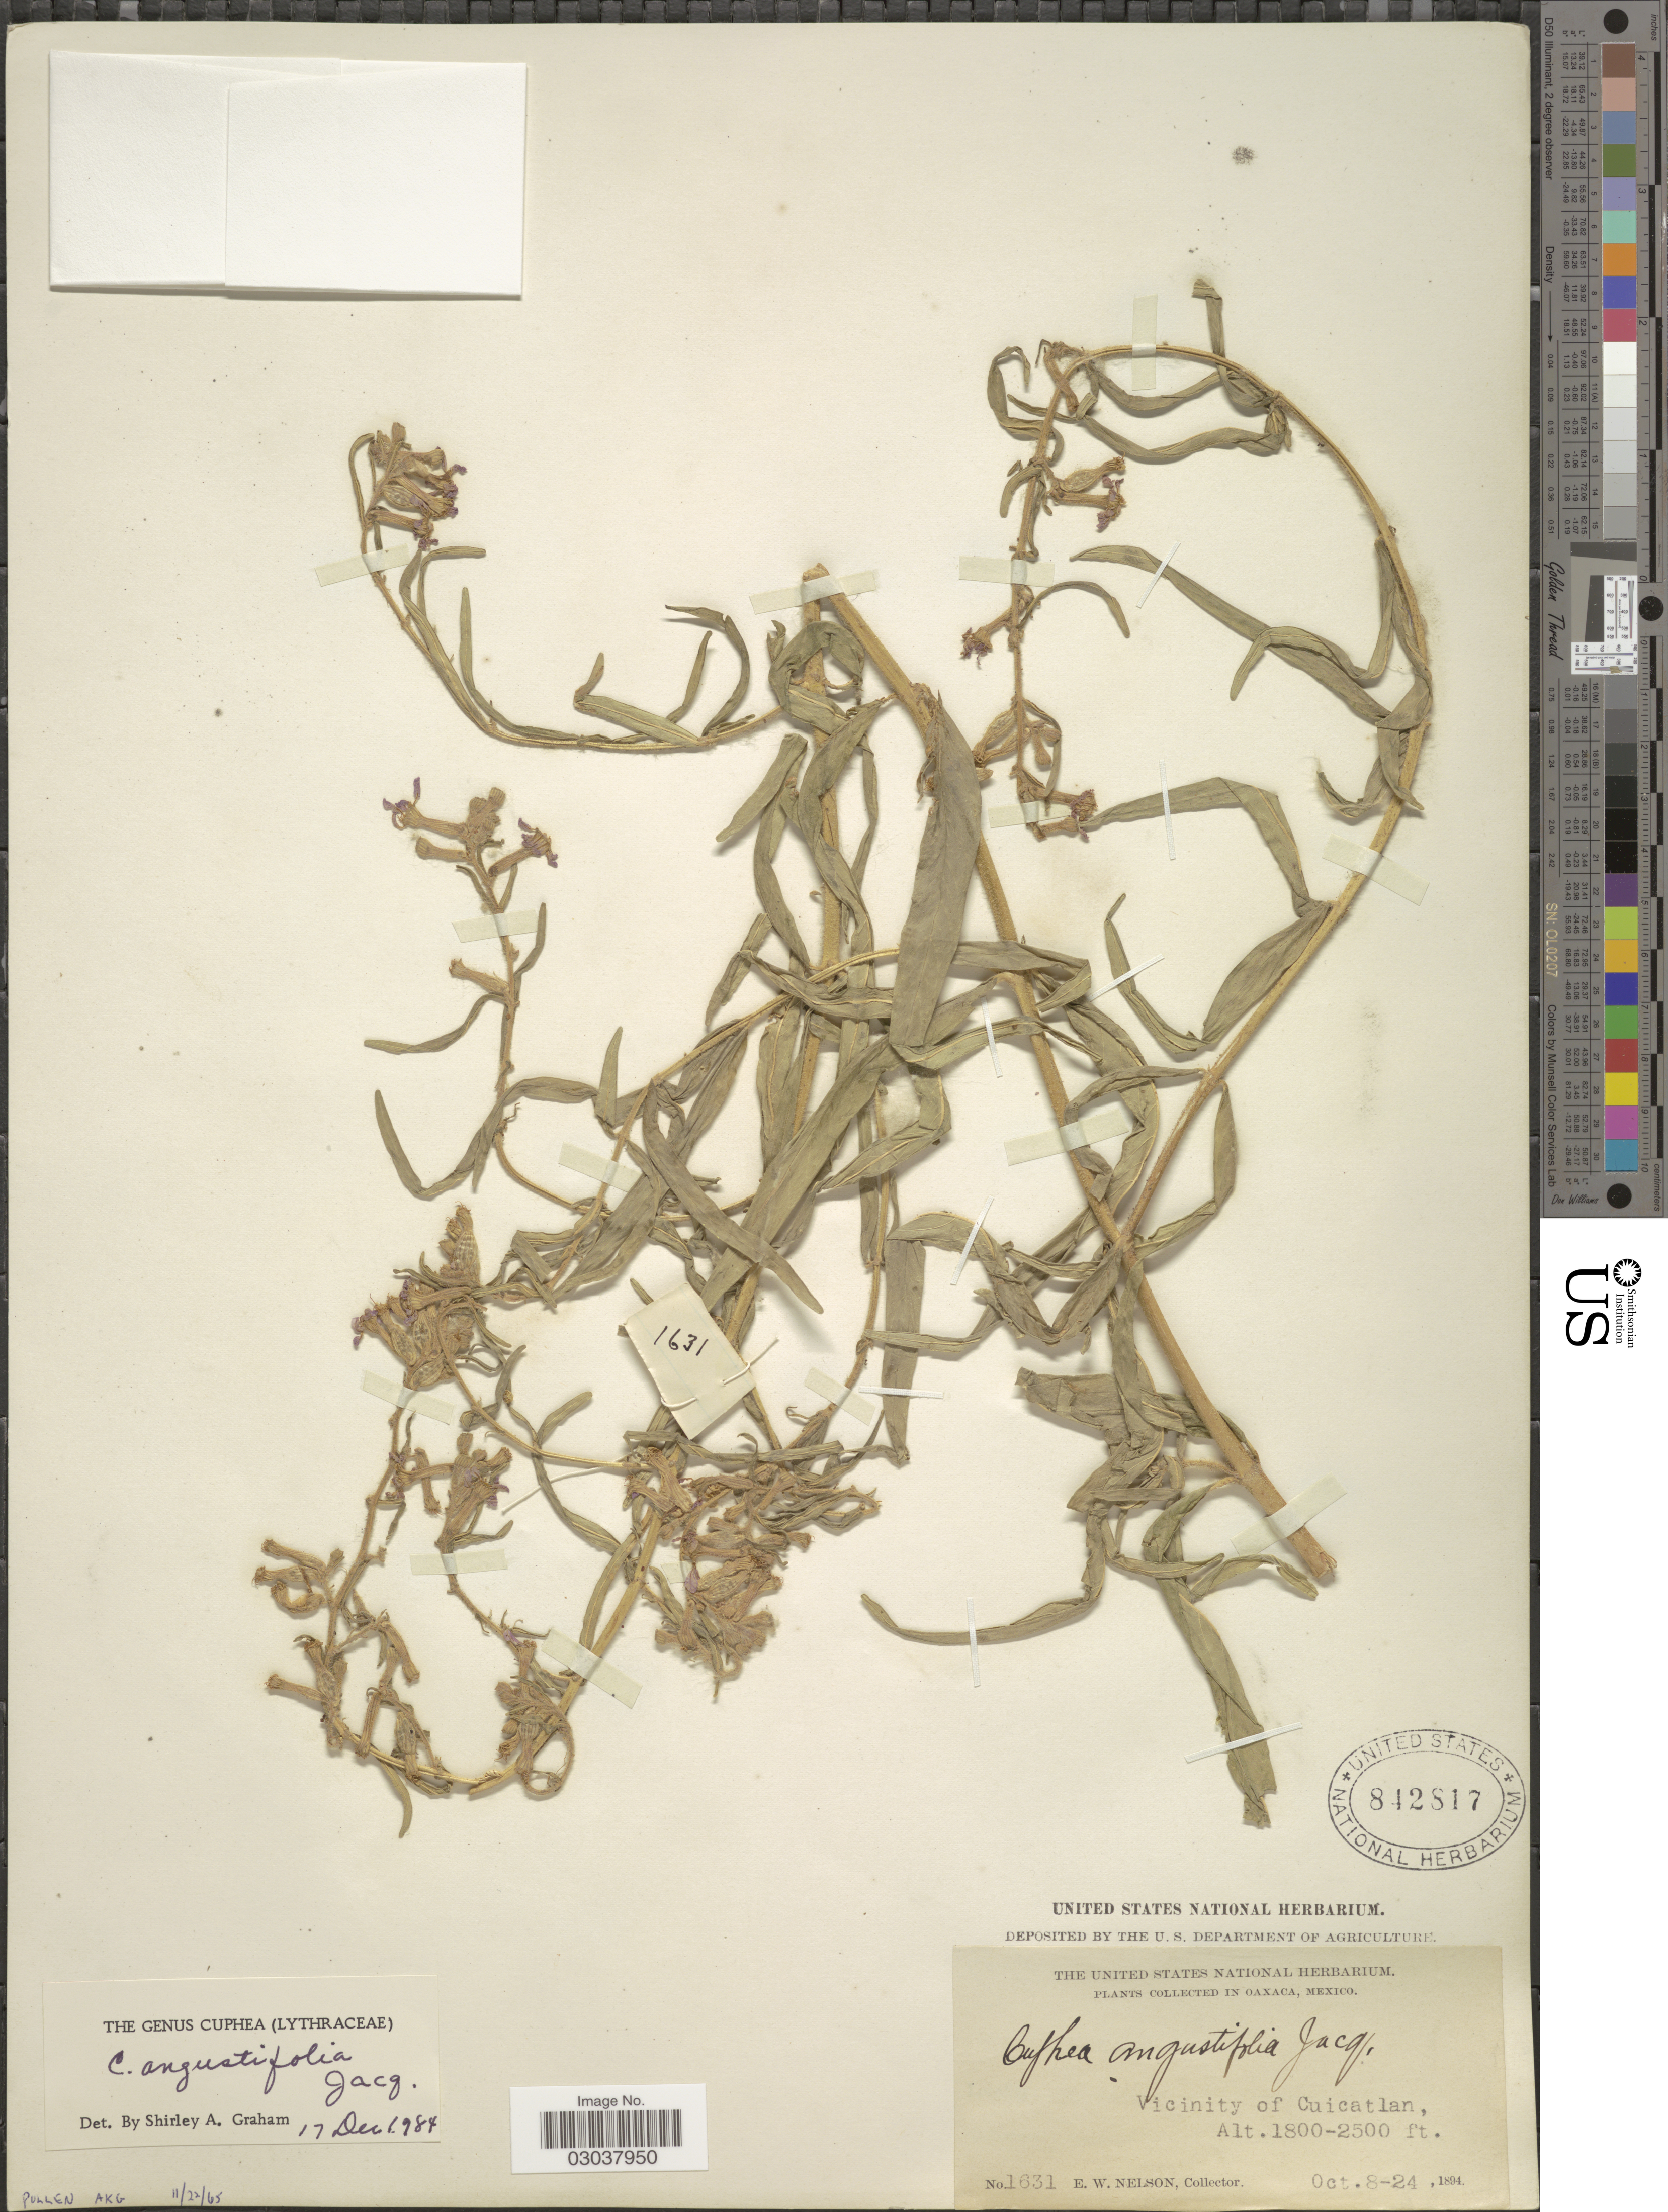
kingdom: Plantae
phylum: Tracheophyta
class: Magnoliopsida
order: Myrtales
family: Lythraceae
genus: Cuphea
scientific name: Cuphea angustifolia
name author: Jacq. ex Koehne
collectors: E. W. Nelson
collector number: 1631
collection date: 1894-10-08/1894-10-24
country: Mexico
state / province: Oaxaca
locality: Vicinity of Cuicatlan.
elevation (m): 549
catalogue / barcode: US 842817